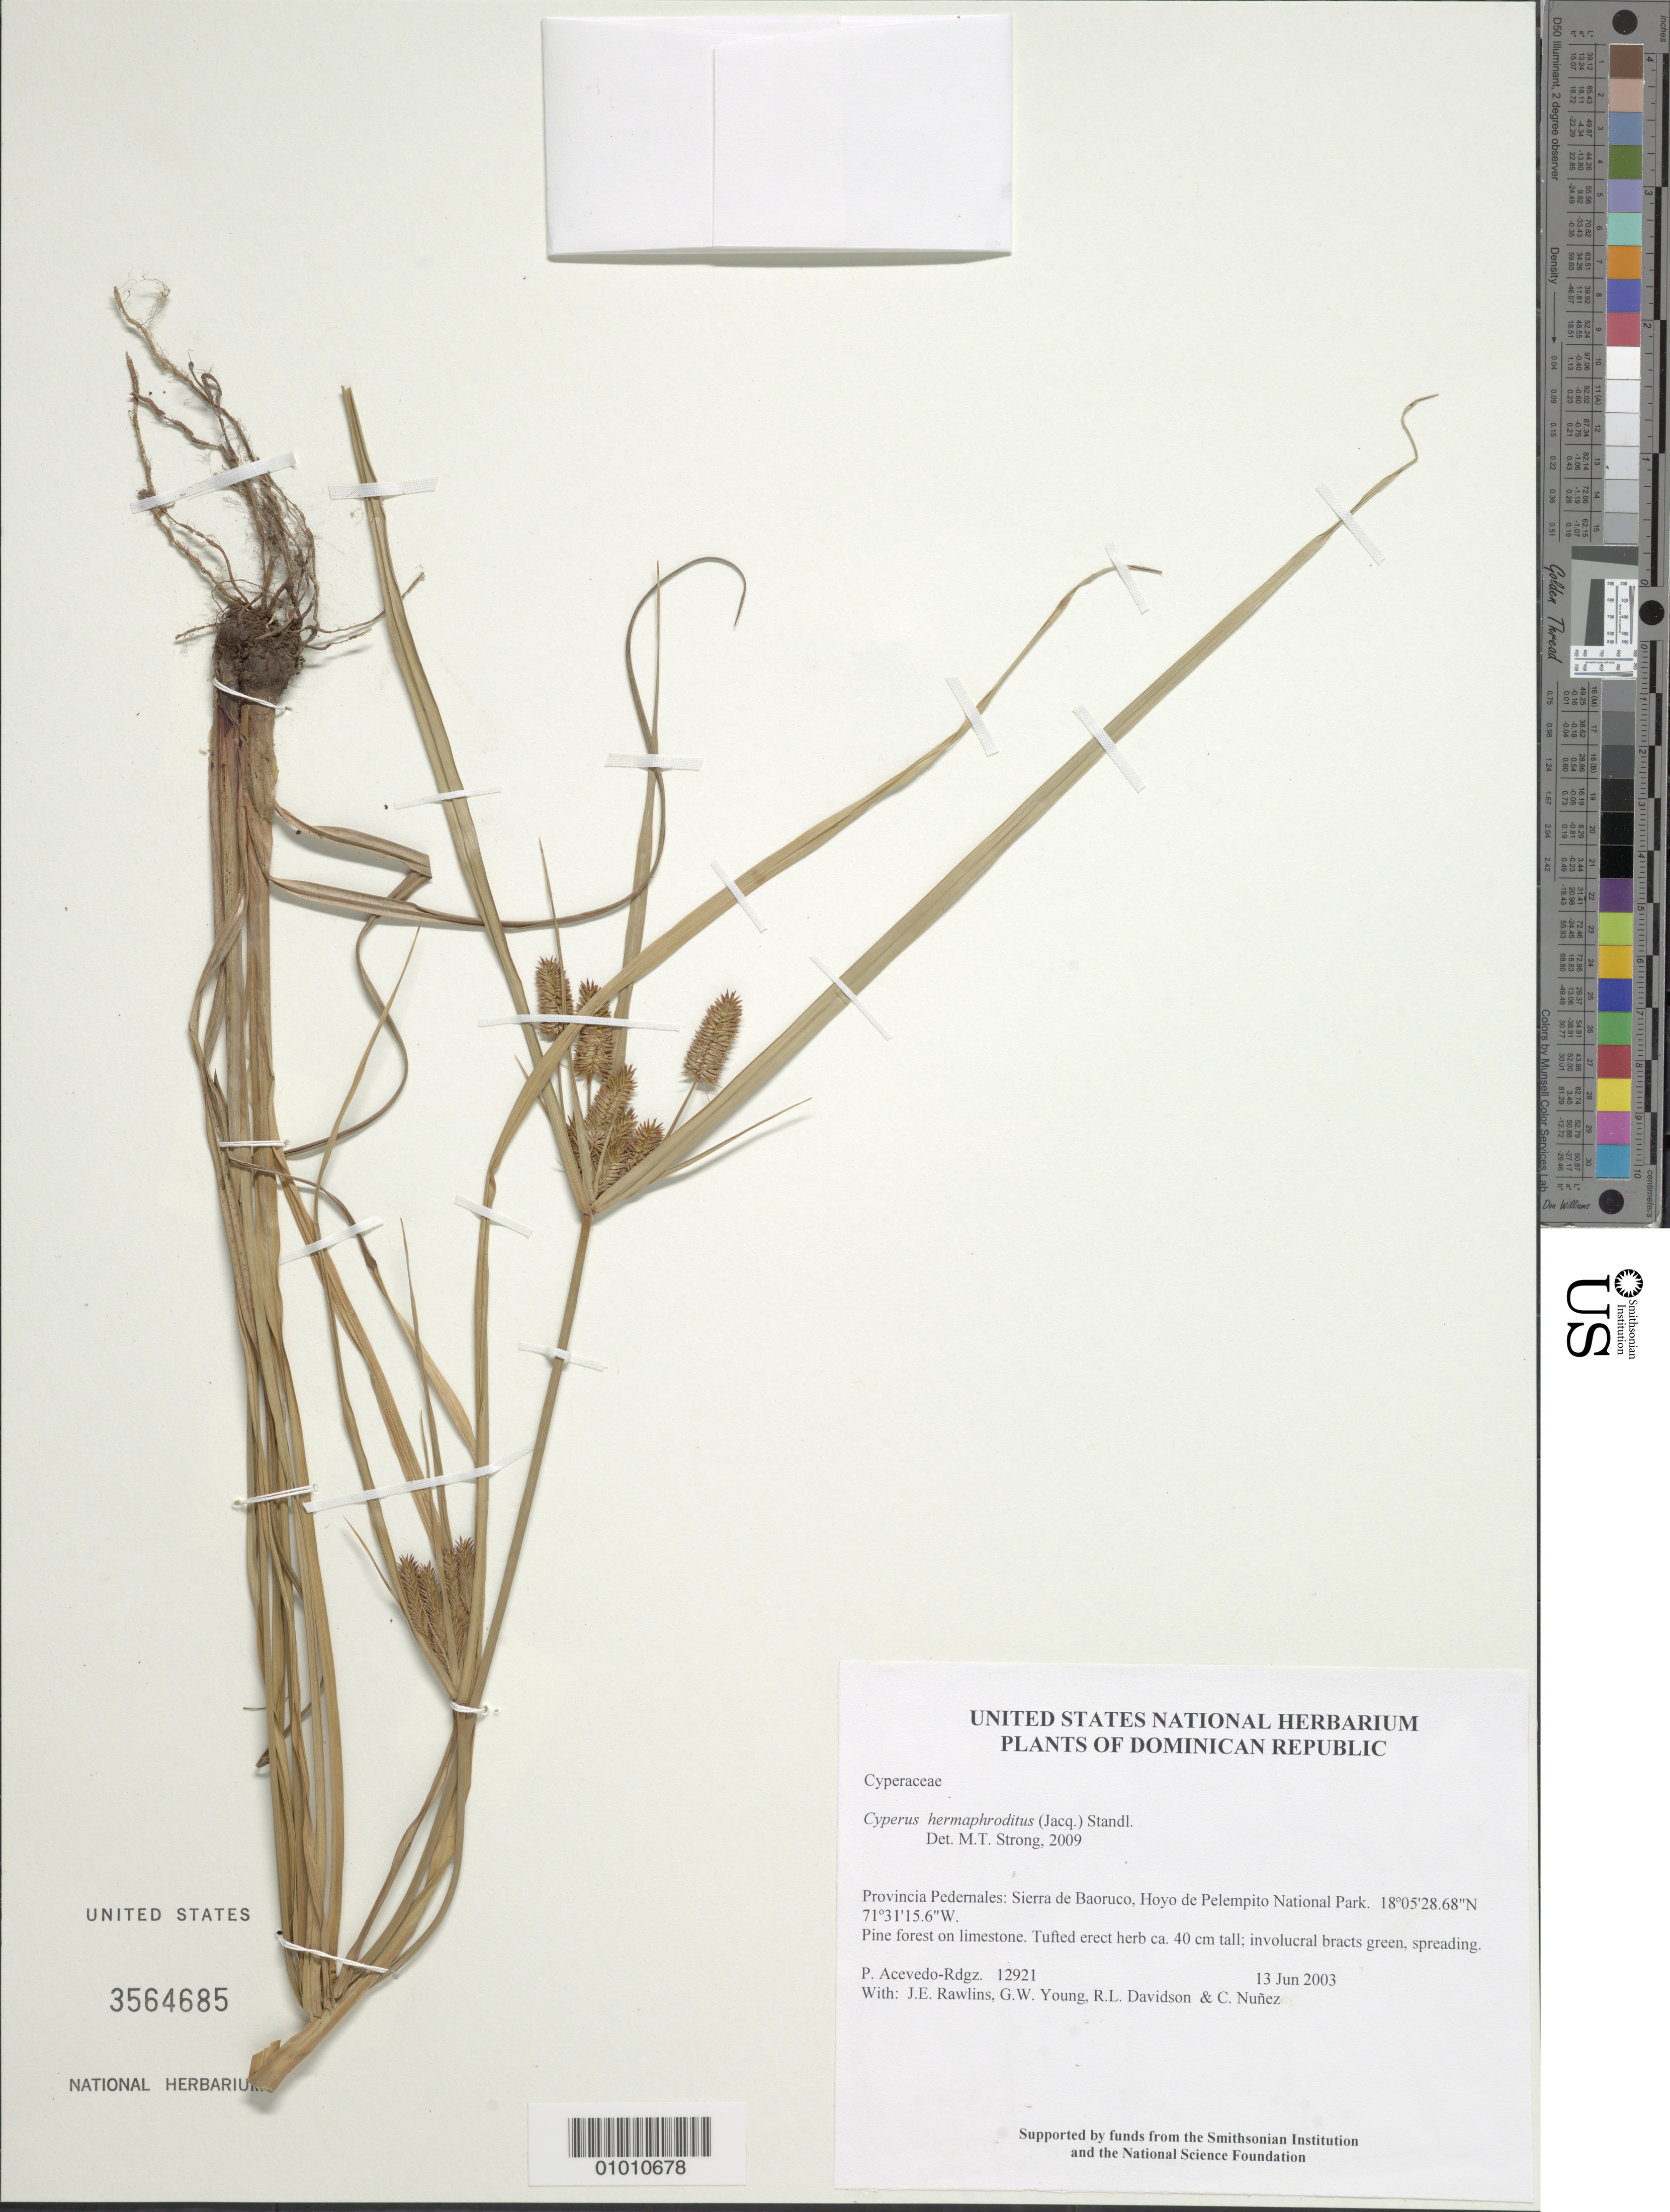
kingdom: Plantae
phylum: Tracheophyta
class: Liliopsida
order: Poales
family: Cyperaceae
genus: Cyperus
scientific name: Cyperus hermaphroditus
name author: (Jacq.) Standl.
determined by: Strong, M. T., (US), Smithsonian Institution - National Museum of Natural History (UNITED STATES)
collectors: P. Acevedo-Rodr., J. Rawlins, G. Young, R. Davidson & C. Nunez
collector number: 12921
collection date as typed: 13 Jun 2003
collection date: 2003-06-13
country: Dominican Republic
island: Hispaniola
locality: Provincia Pedernales: Sierra de Baoruco, Hoyo de Pelempito National Park.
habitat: Pine forest on limestone.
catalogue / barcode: US 3564685